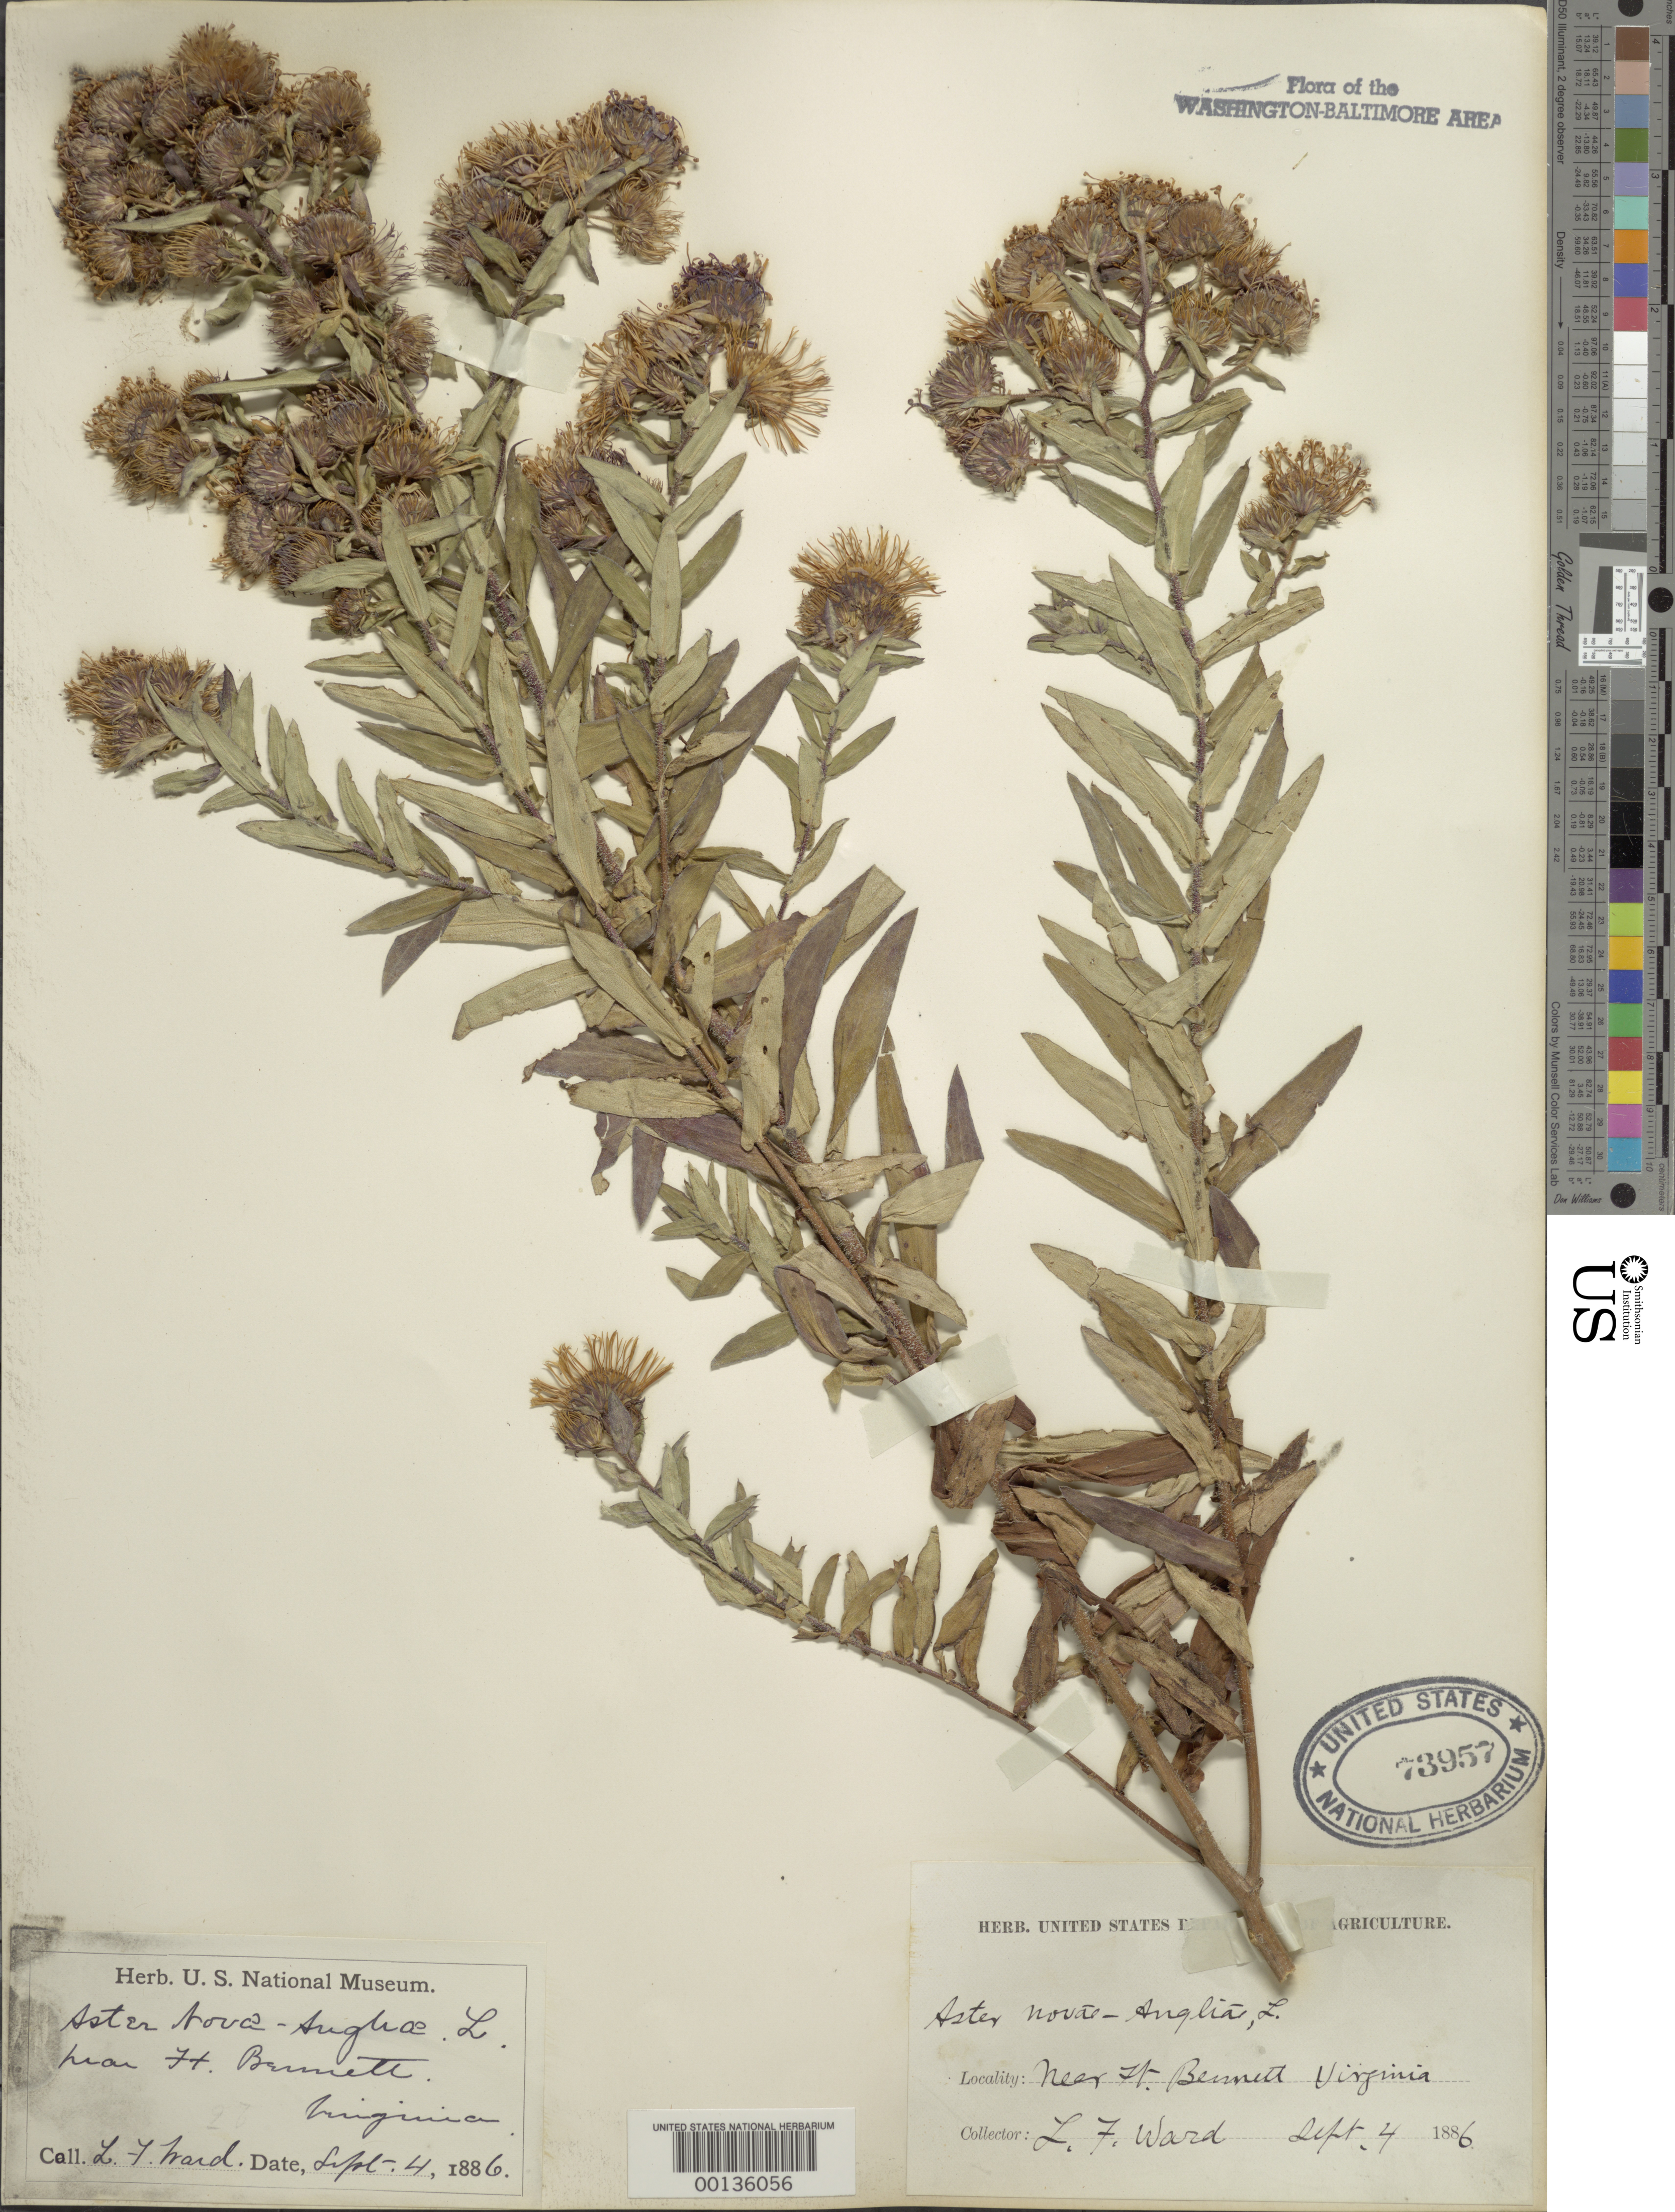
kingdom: Plantae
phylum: Tracheophyta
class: Magnoliopsida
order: Asterales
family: Asteraceae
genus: Symphyotrichum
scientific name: Symphyotrichum novae-angliae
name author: (L.) G.L. Nesom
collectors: L. F. Ward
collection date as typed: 04 Sep 1886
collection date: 1886-09-04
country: United States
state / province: Virginia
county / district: Arlington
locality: Ft. Bennett vicinity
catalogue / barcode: US 73957